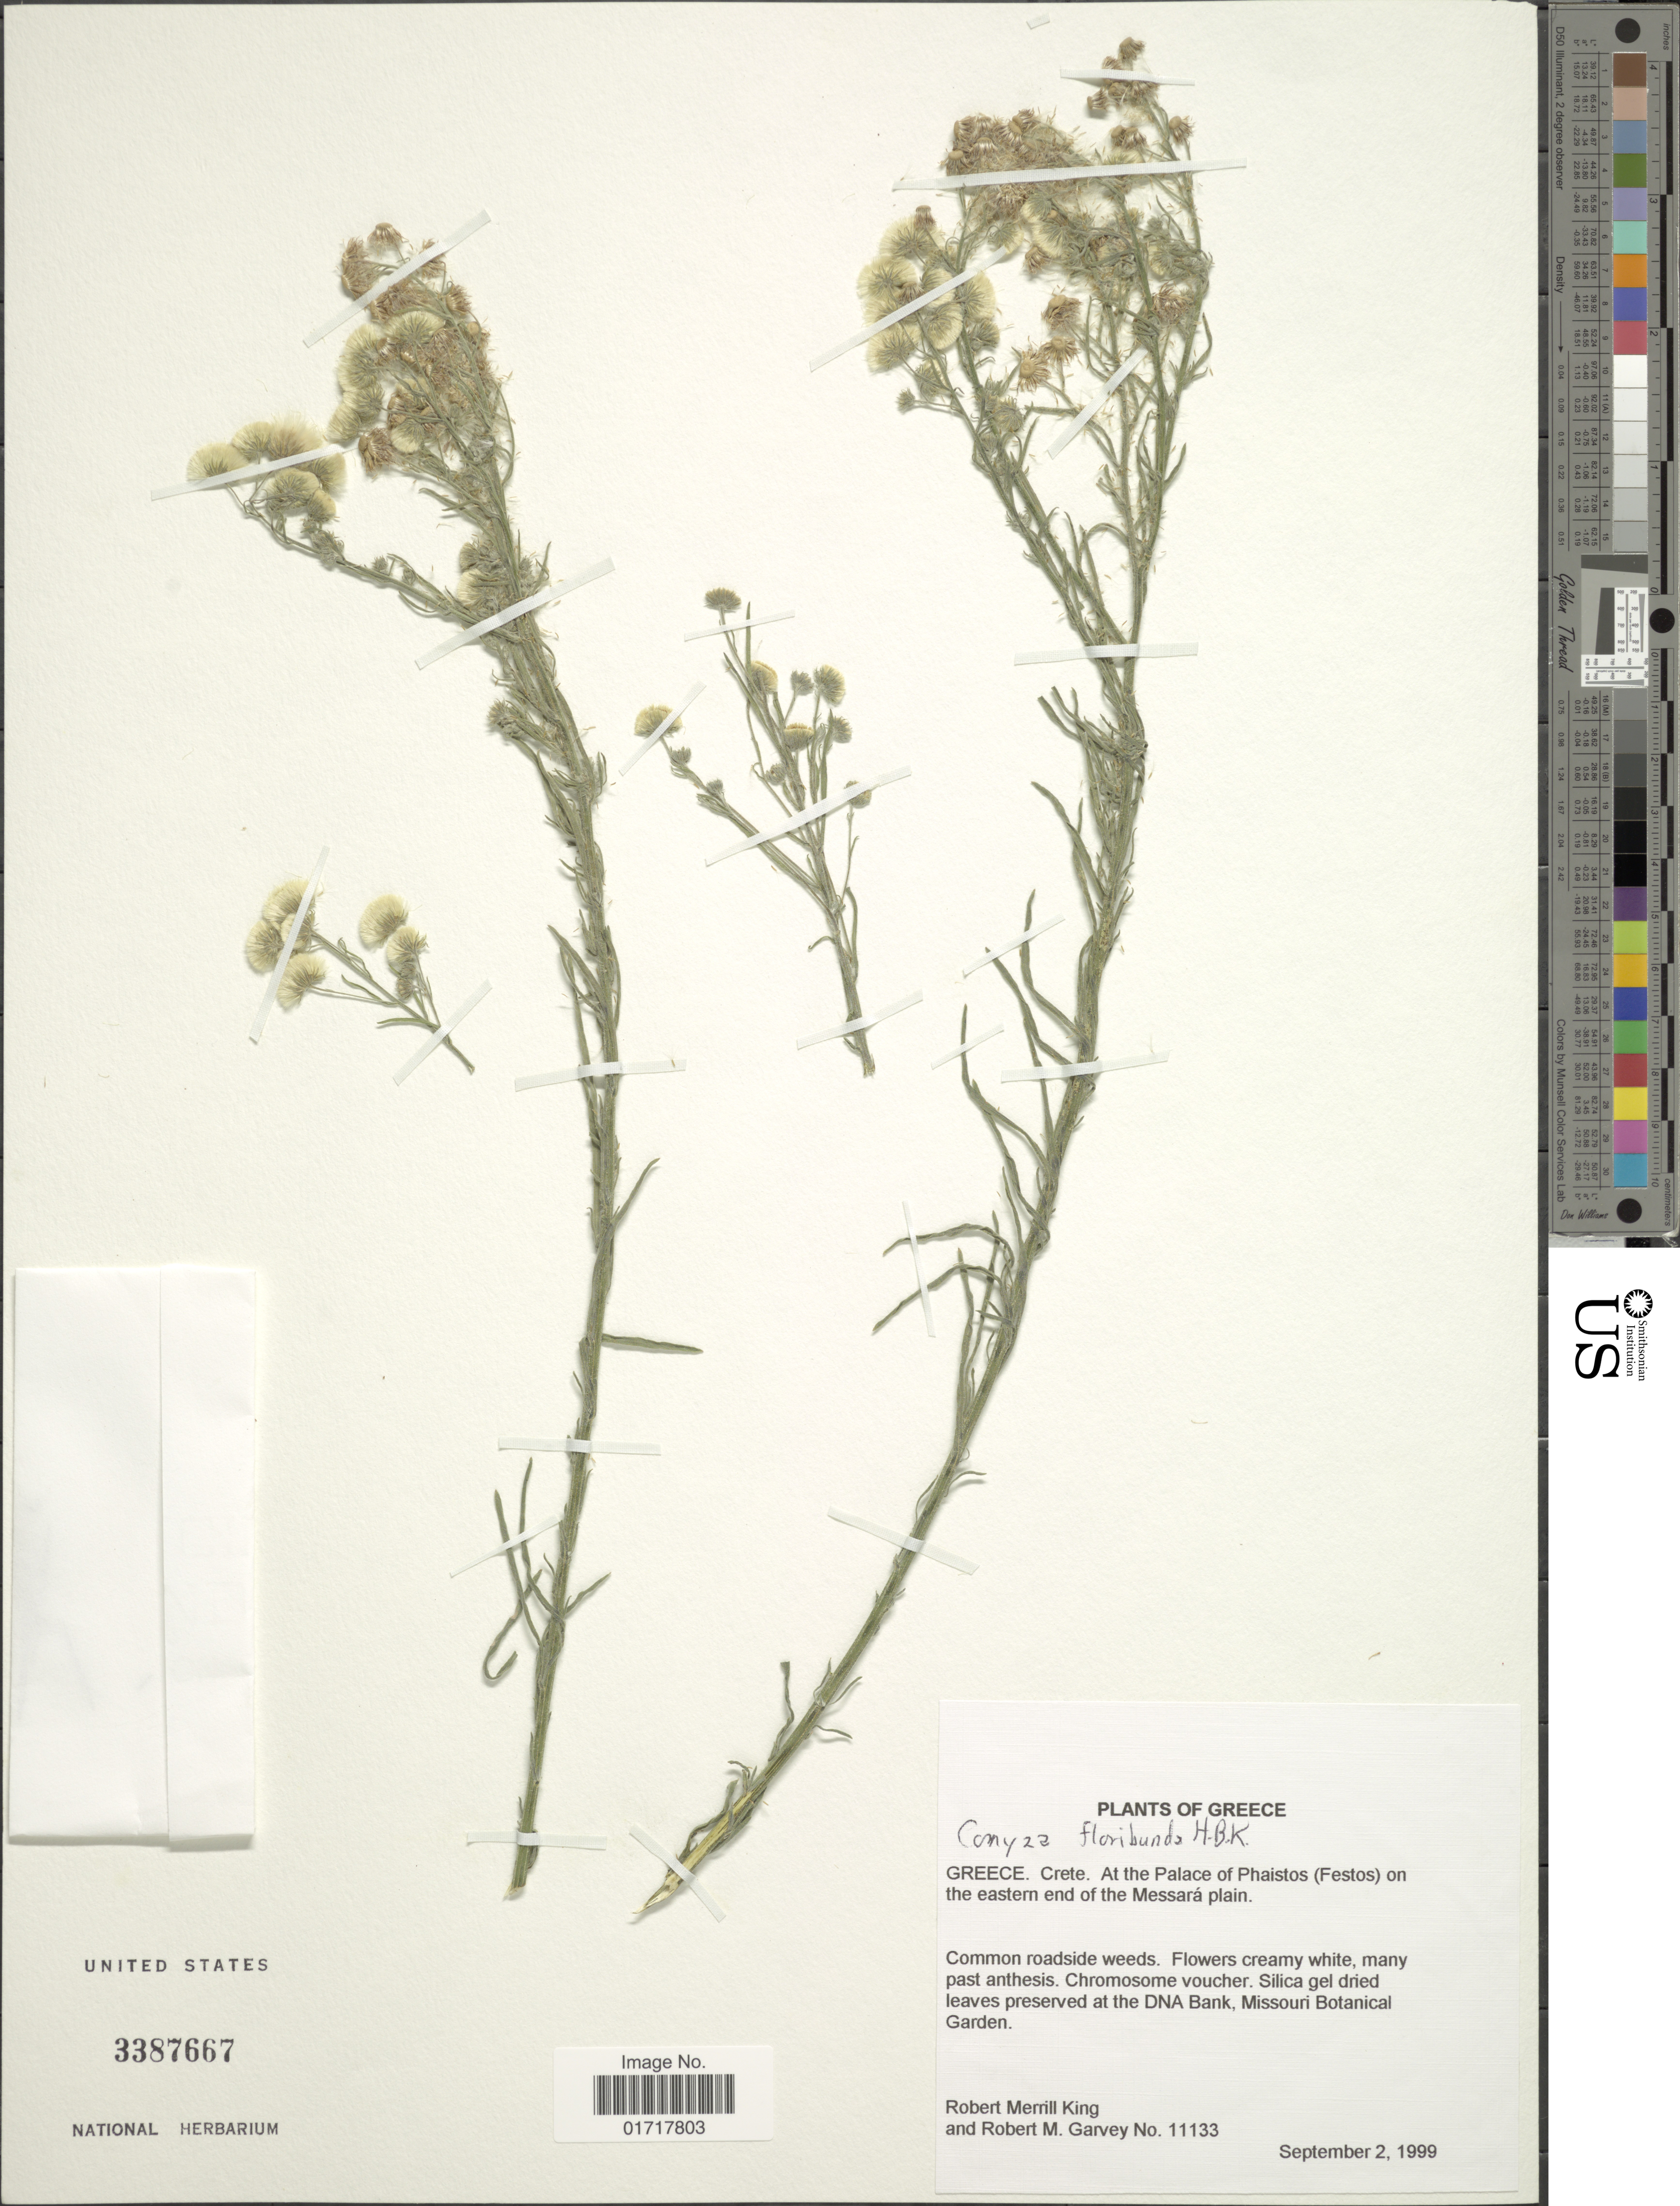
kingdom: Plantae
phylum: Tracheophyta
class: Magnoliopsida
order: Asterales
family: Asteraceae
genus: Conyza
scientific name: Conyza floribunda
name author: Kunth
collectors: R. M. King & R. Garvey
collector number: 11133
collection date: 1999-09-02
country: Greece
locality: Greece, Crete. At the Palace of Phaistos (Festos) on the eastern end of the Messara plain.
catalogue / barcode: US 3387667